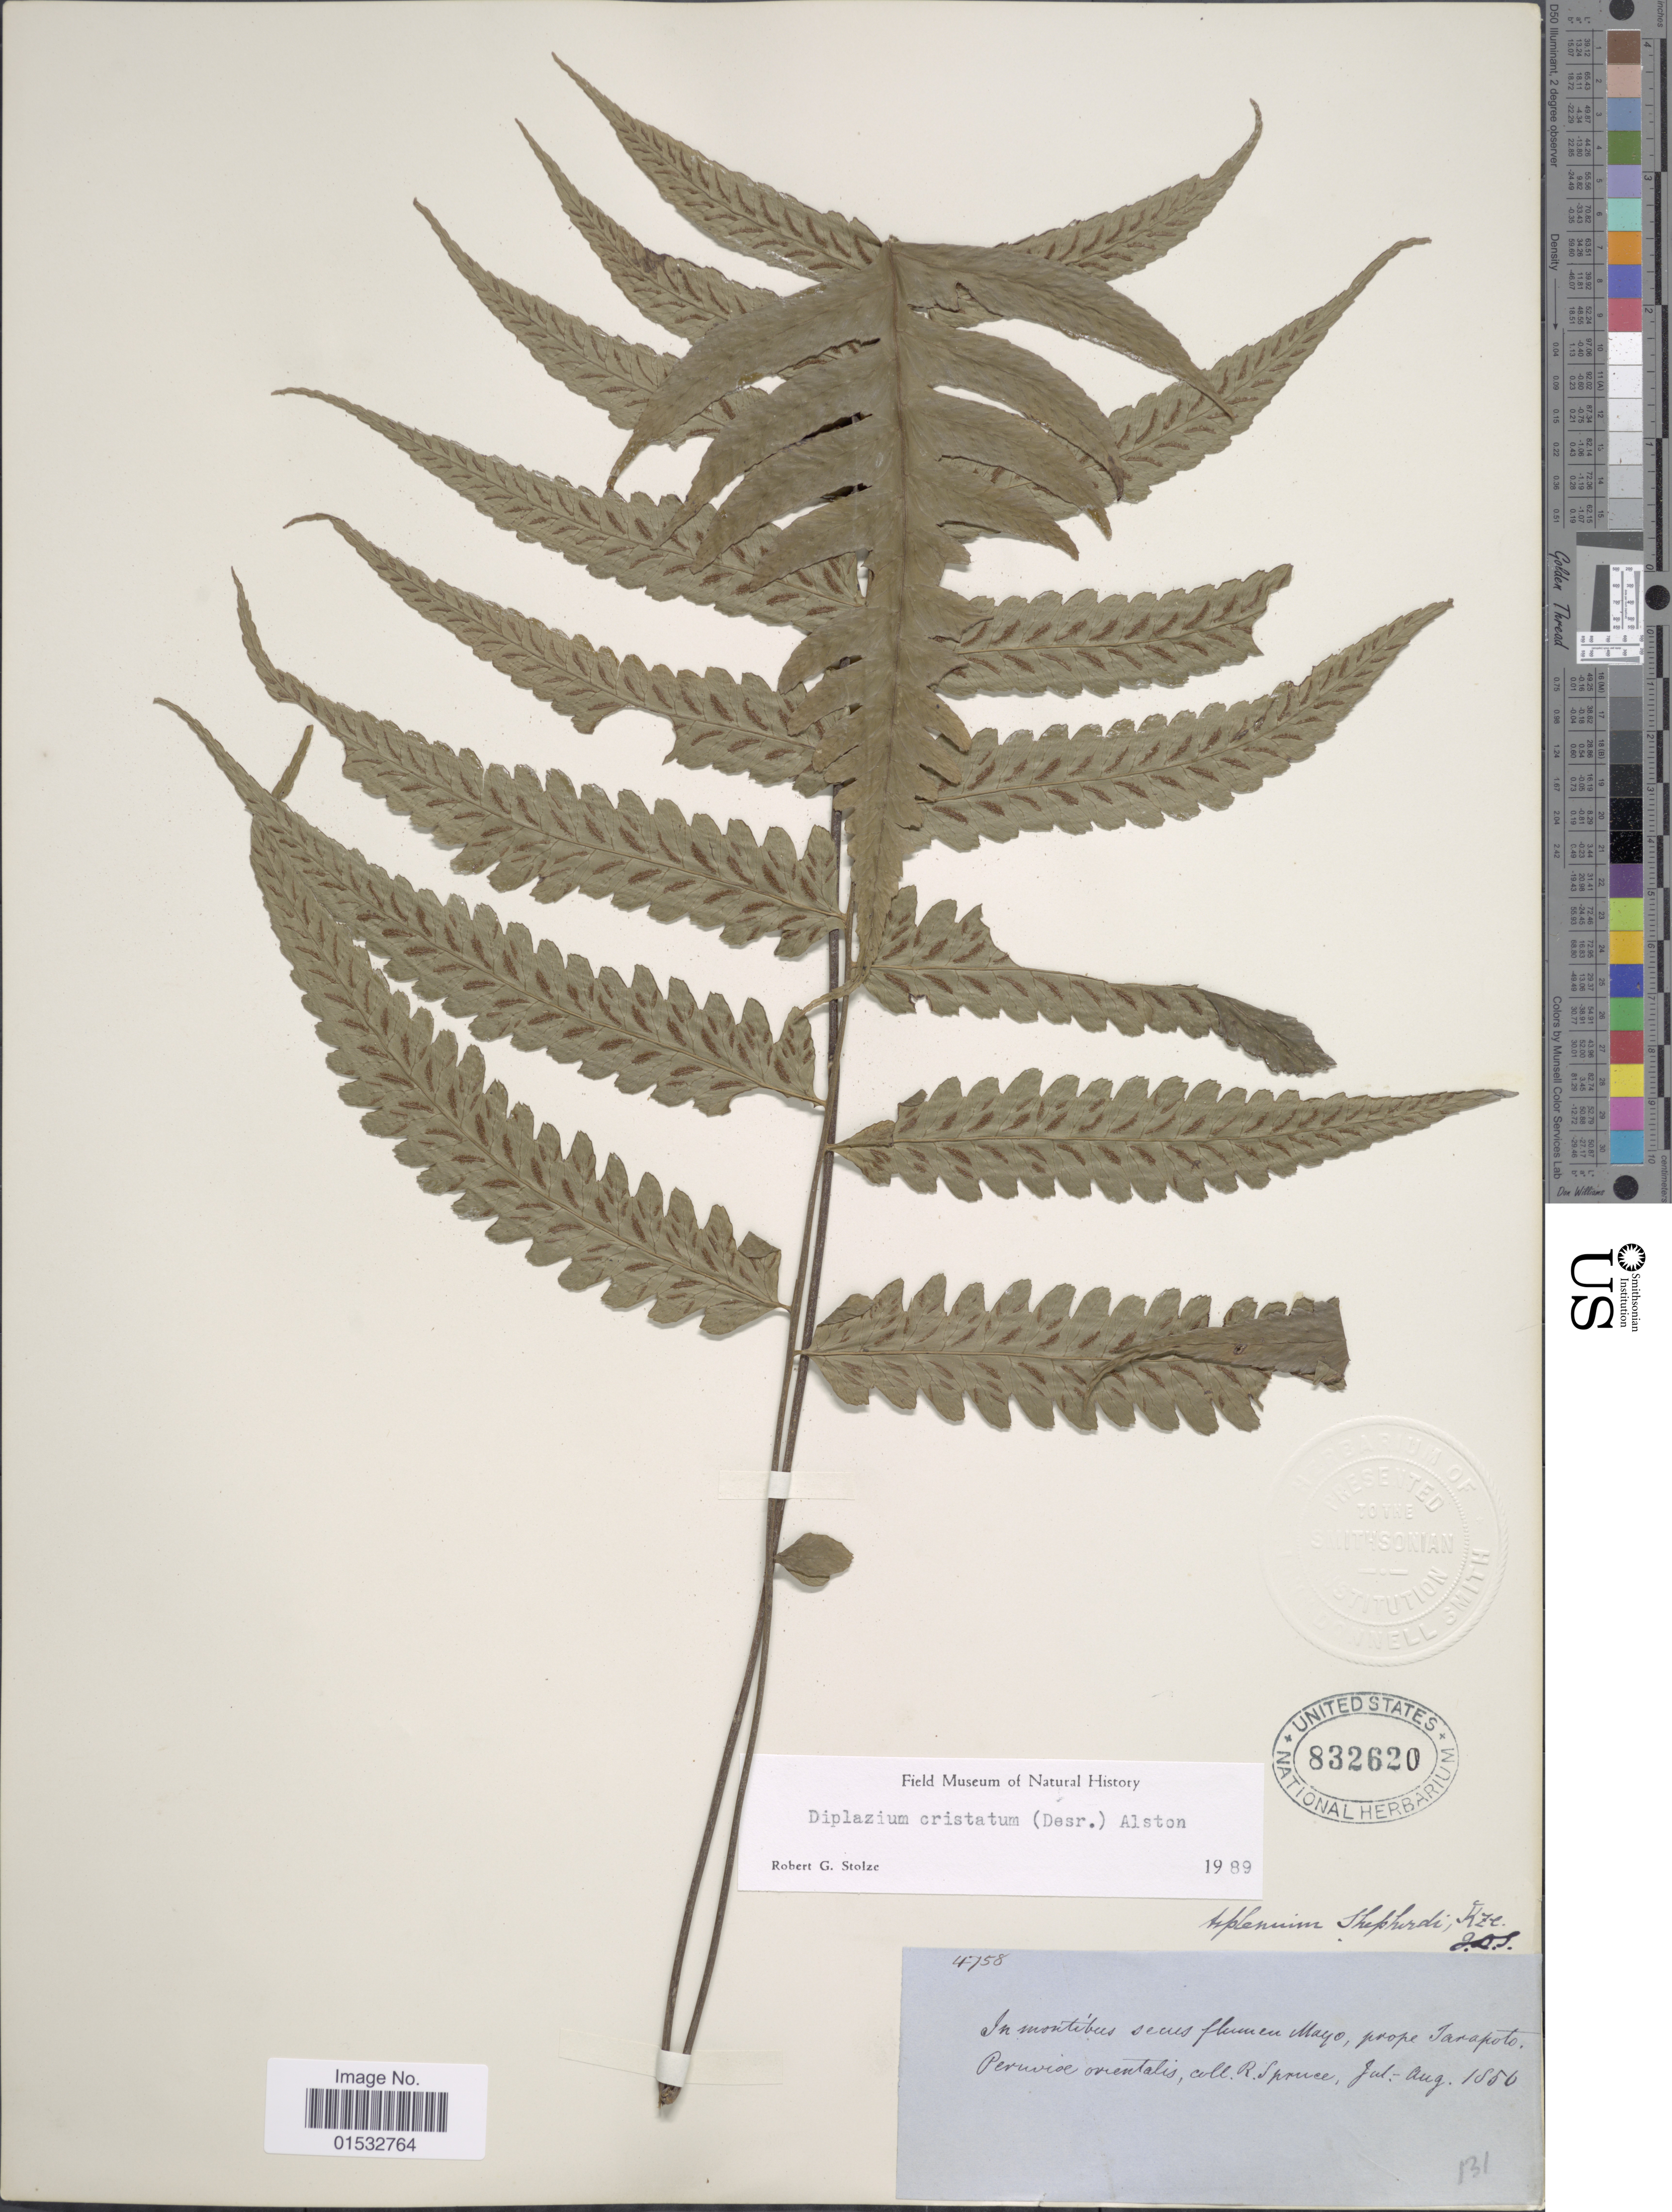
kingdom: Plantae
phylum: Tracheophyta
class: Polypodiopsida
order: Polypodiales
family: Athyriaceae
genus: Diplazium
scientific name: Diplazium cristatum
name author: (Desr.) Alston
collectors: R. Spruce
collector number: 4758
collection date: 1856-07/1856-08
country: Peru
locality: In montibus secus flumen Mayo, prope Tarapoto, Peruviae orientalis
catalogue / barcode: US 832620